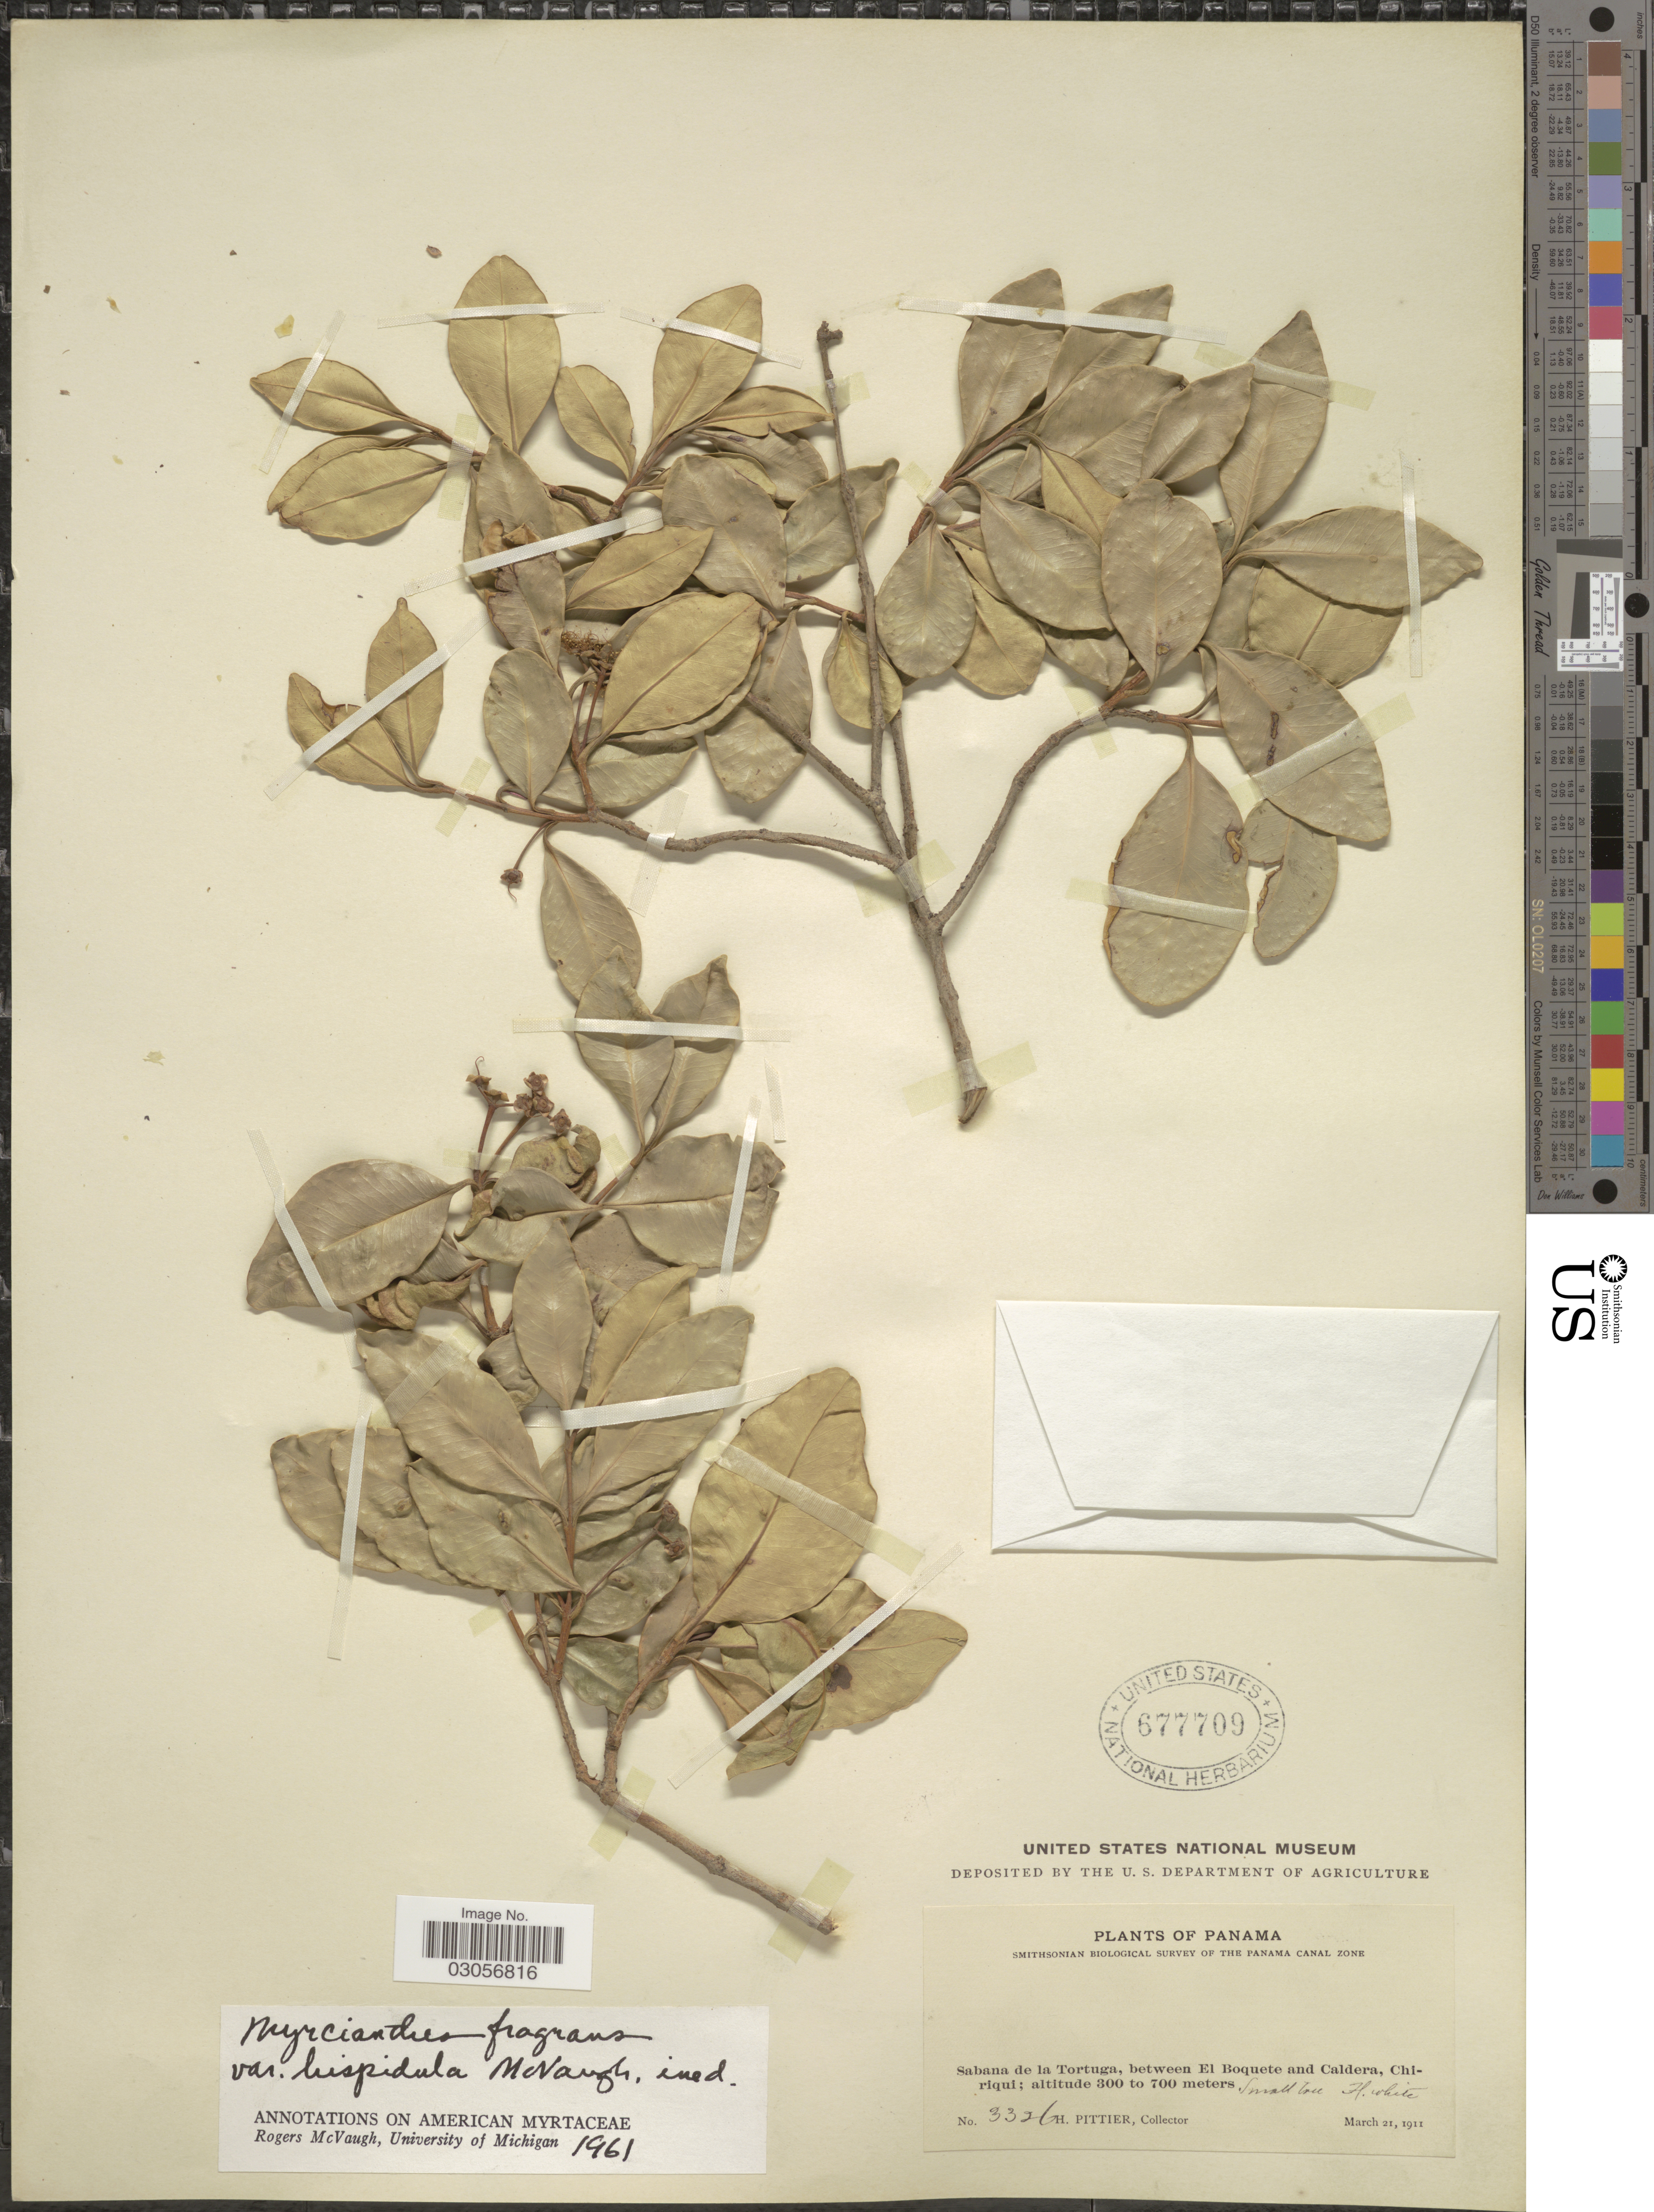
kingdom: Plantae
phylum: Tracheophyta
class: Magnoliopsida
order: Myrtales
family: Myrtaceae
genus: Myrcianthes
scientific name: Myrcianthes fragrans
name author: (Sw.) McVaugh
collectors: H. F. Pittier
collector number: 3326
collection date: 1911-03-21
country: Panama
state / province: Chiriqui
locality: Sabana de la Tortuga, between El Boquete and Caldera.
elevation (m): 300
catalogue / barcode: US 677709